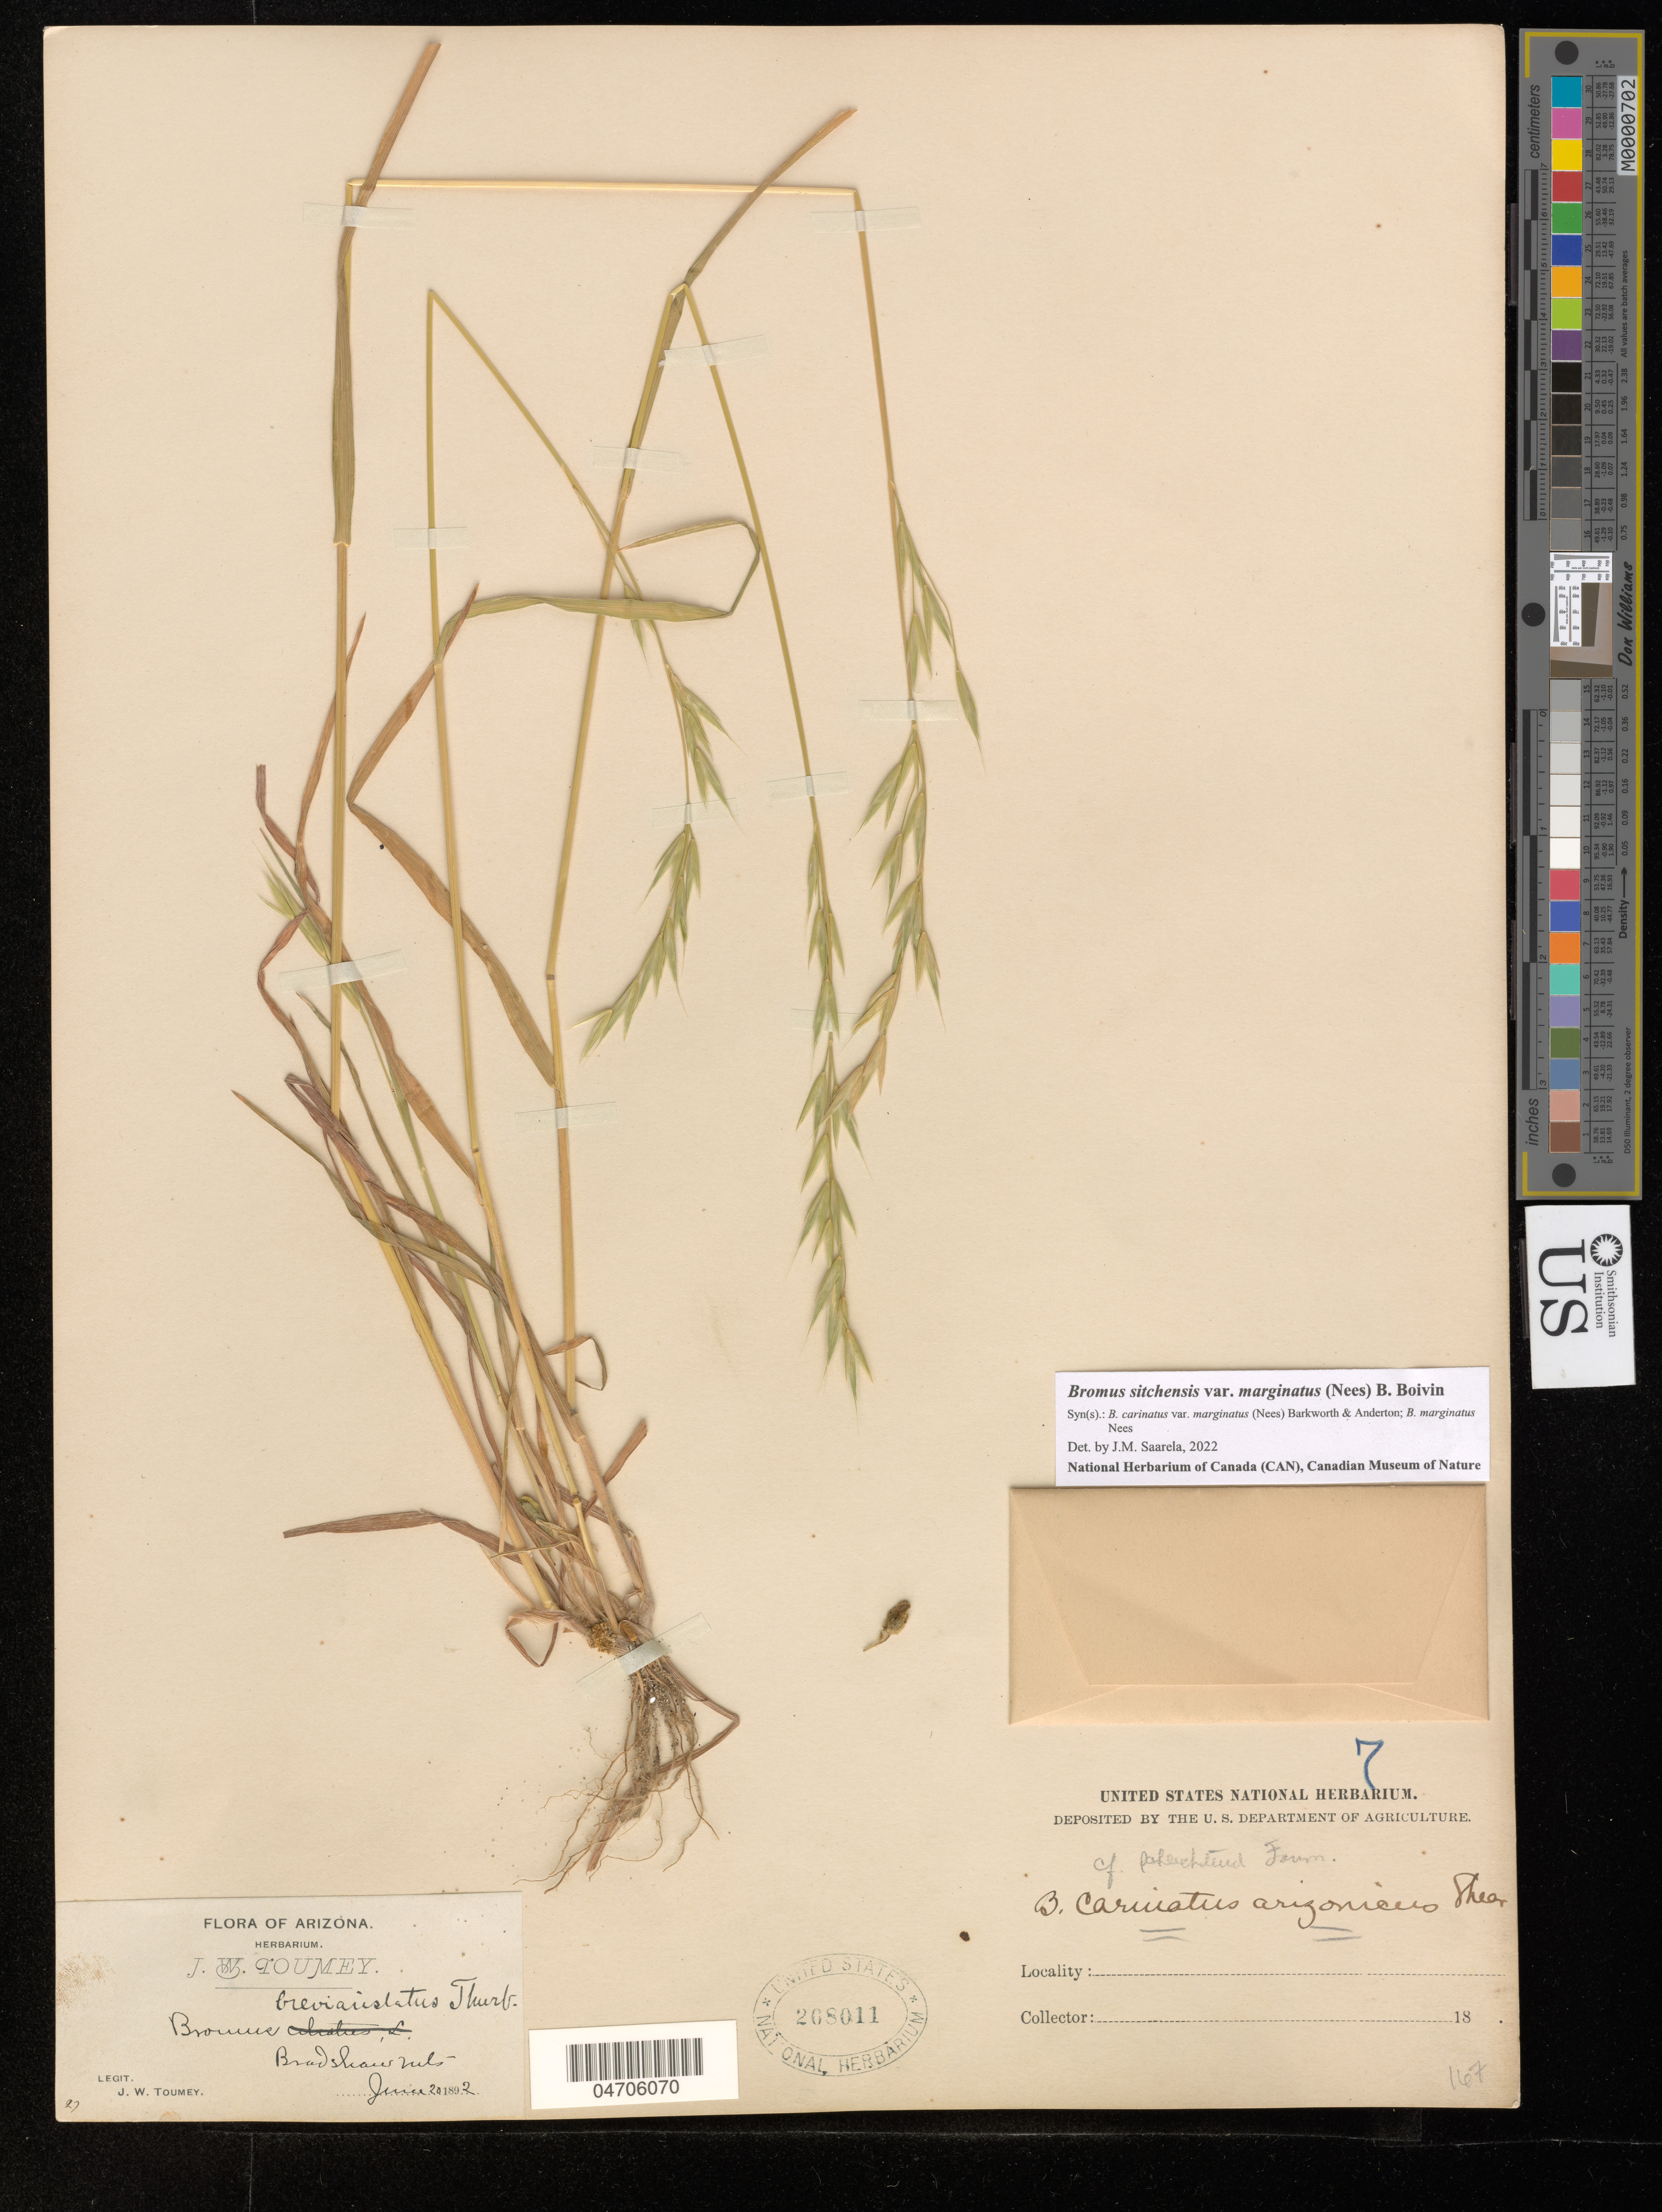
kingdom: Plantae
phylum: Tracheophyta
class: Liliopsida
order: Poales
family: Poaceae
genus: Bromus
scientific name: Bromus carinatus var. marginatus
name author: (Nees ex Steud.) Barkworth & Anderton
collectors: J. W. Toumey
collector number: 27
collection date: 1892-06-20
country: United States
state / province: Arizona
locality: Bradshaw Mts.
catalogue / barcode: US 208011